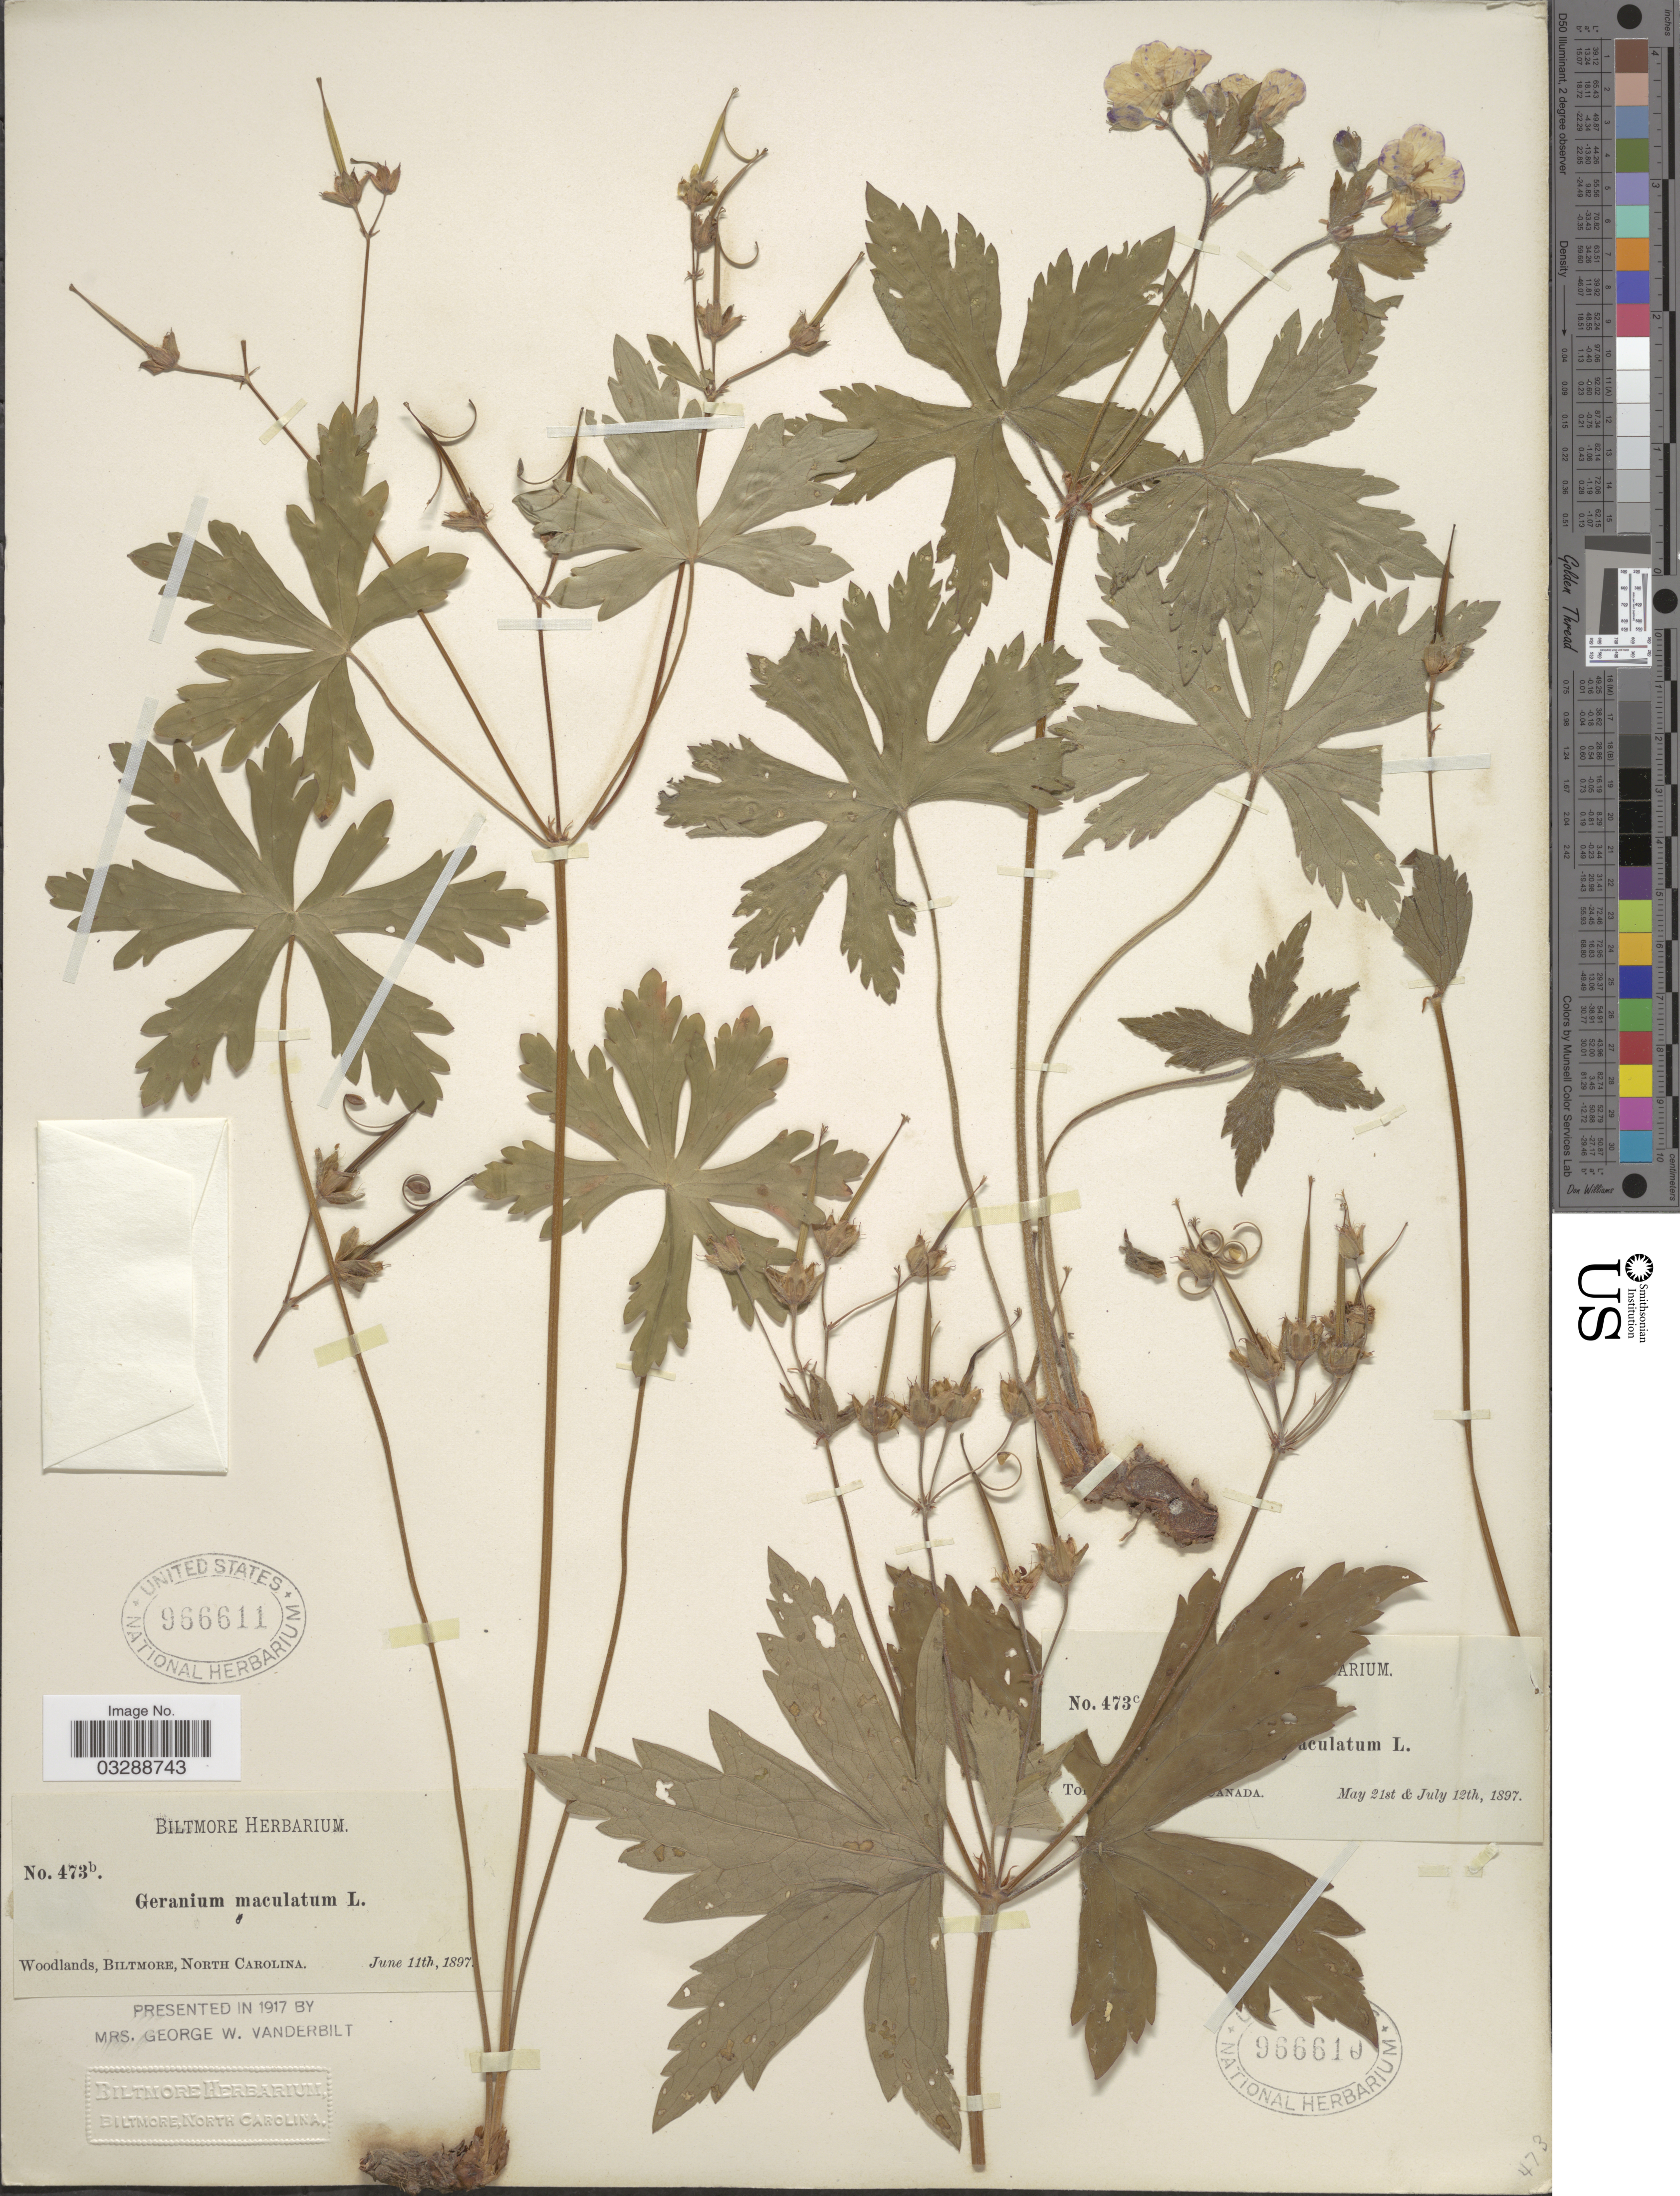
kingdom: Plantae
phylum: Tracheophyta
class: Magnoliopsida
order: Geraniales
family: Geraniaceae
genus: Geranium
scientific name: Geranium maculatum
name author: L.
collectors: ex herb. Biltmore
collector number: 473c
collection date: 1897-05-21/1897-07-12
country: Canada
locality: To [illegible text].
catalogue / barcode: US 966610